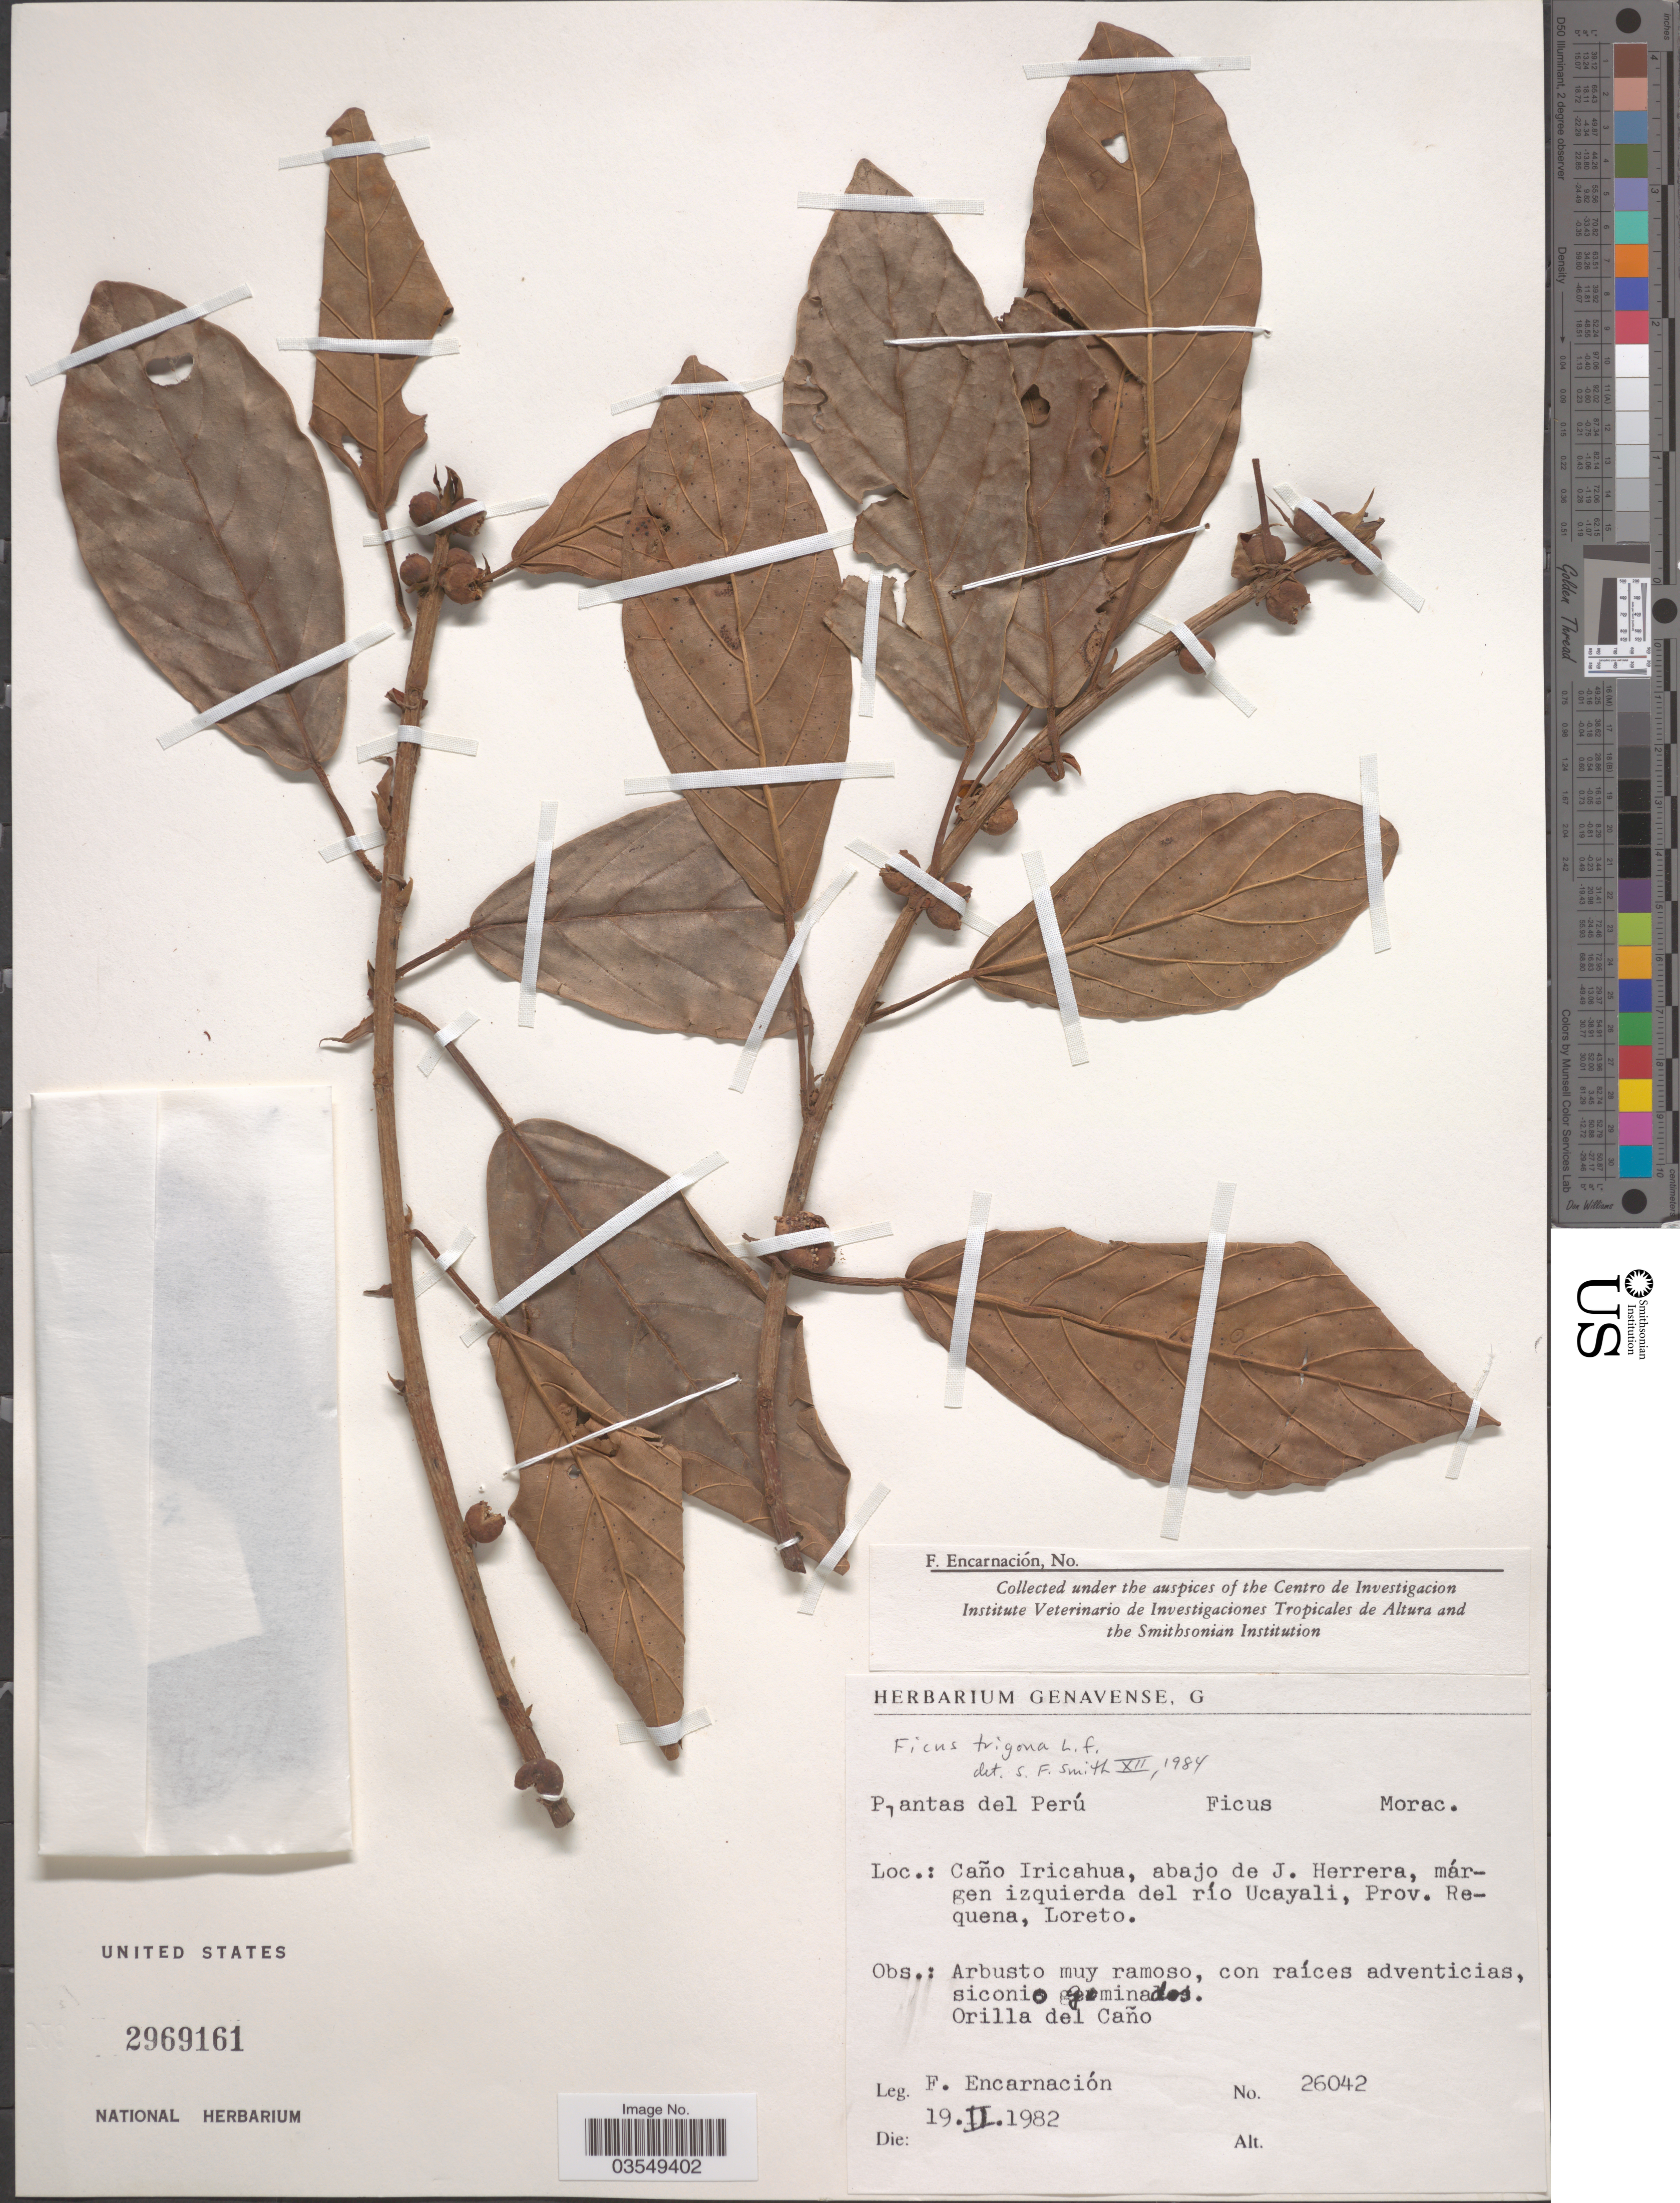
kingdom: Plantae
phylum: Tracheophyta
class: Magnoliopsida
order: Rosales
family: Moraceae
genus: Ficus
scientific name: Ficus trigona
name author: L. f.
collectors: F. Encarnación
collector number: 26042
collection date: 1982-02-19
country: Peru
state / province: Loreto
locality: Caño Iricahua, abajo de J. Herrera, márgen izquierda del río Ucayali, Prov. Requena.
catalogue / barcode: US 2969161